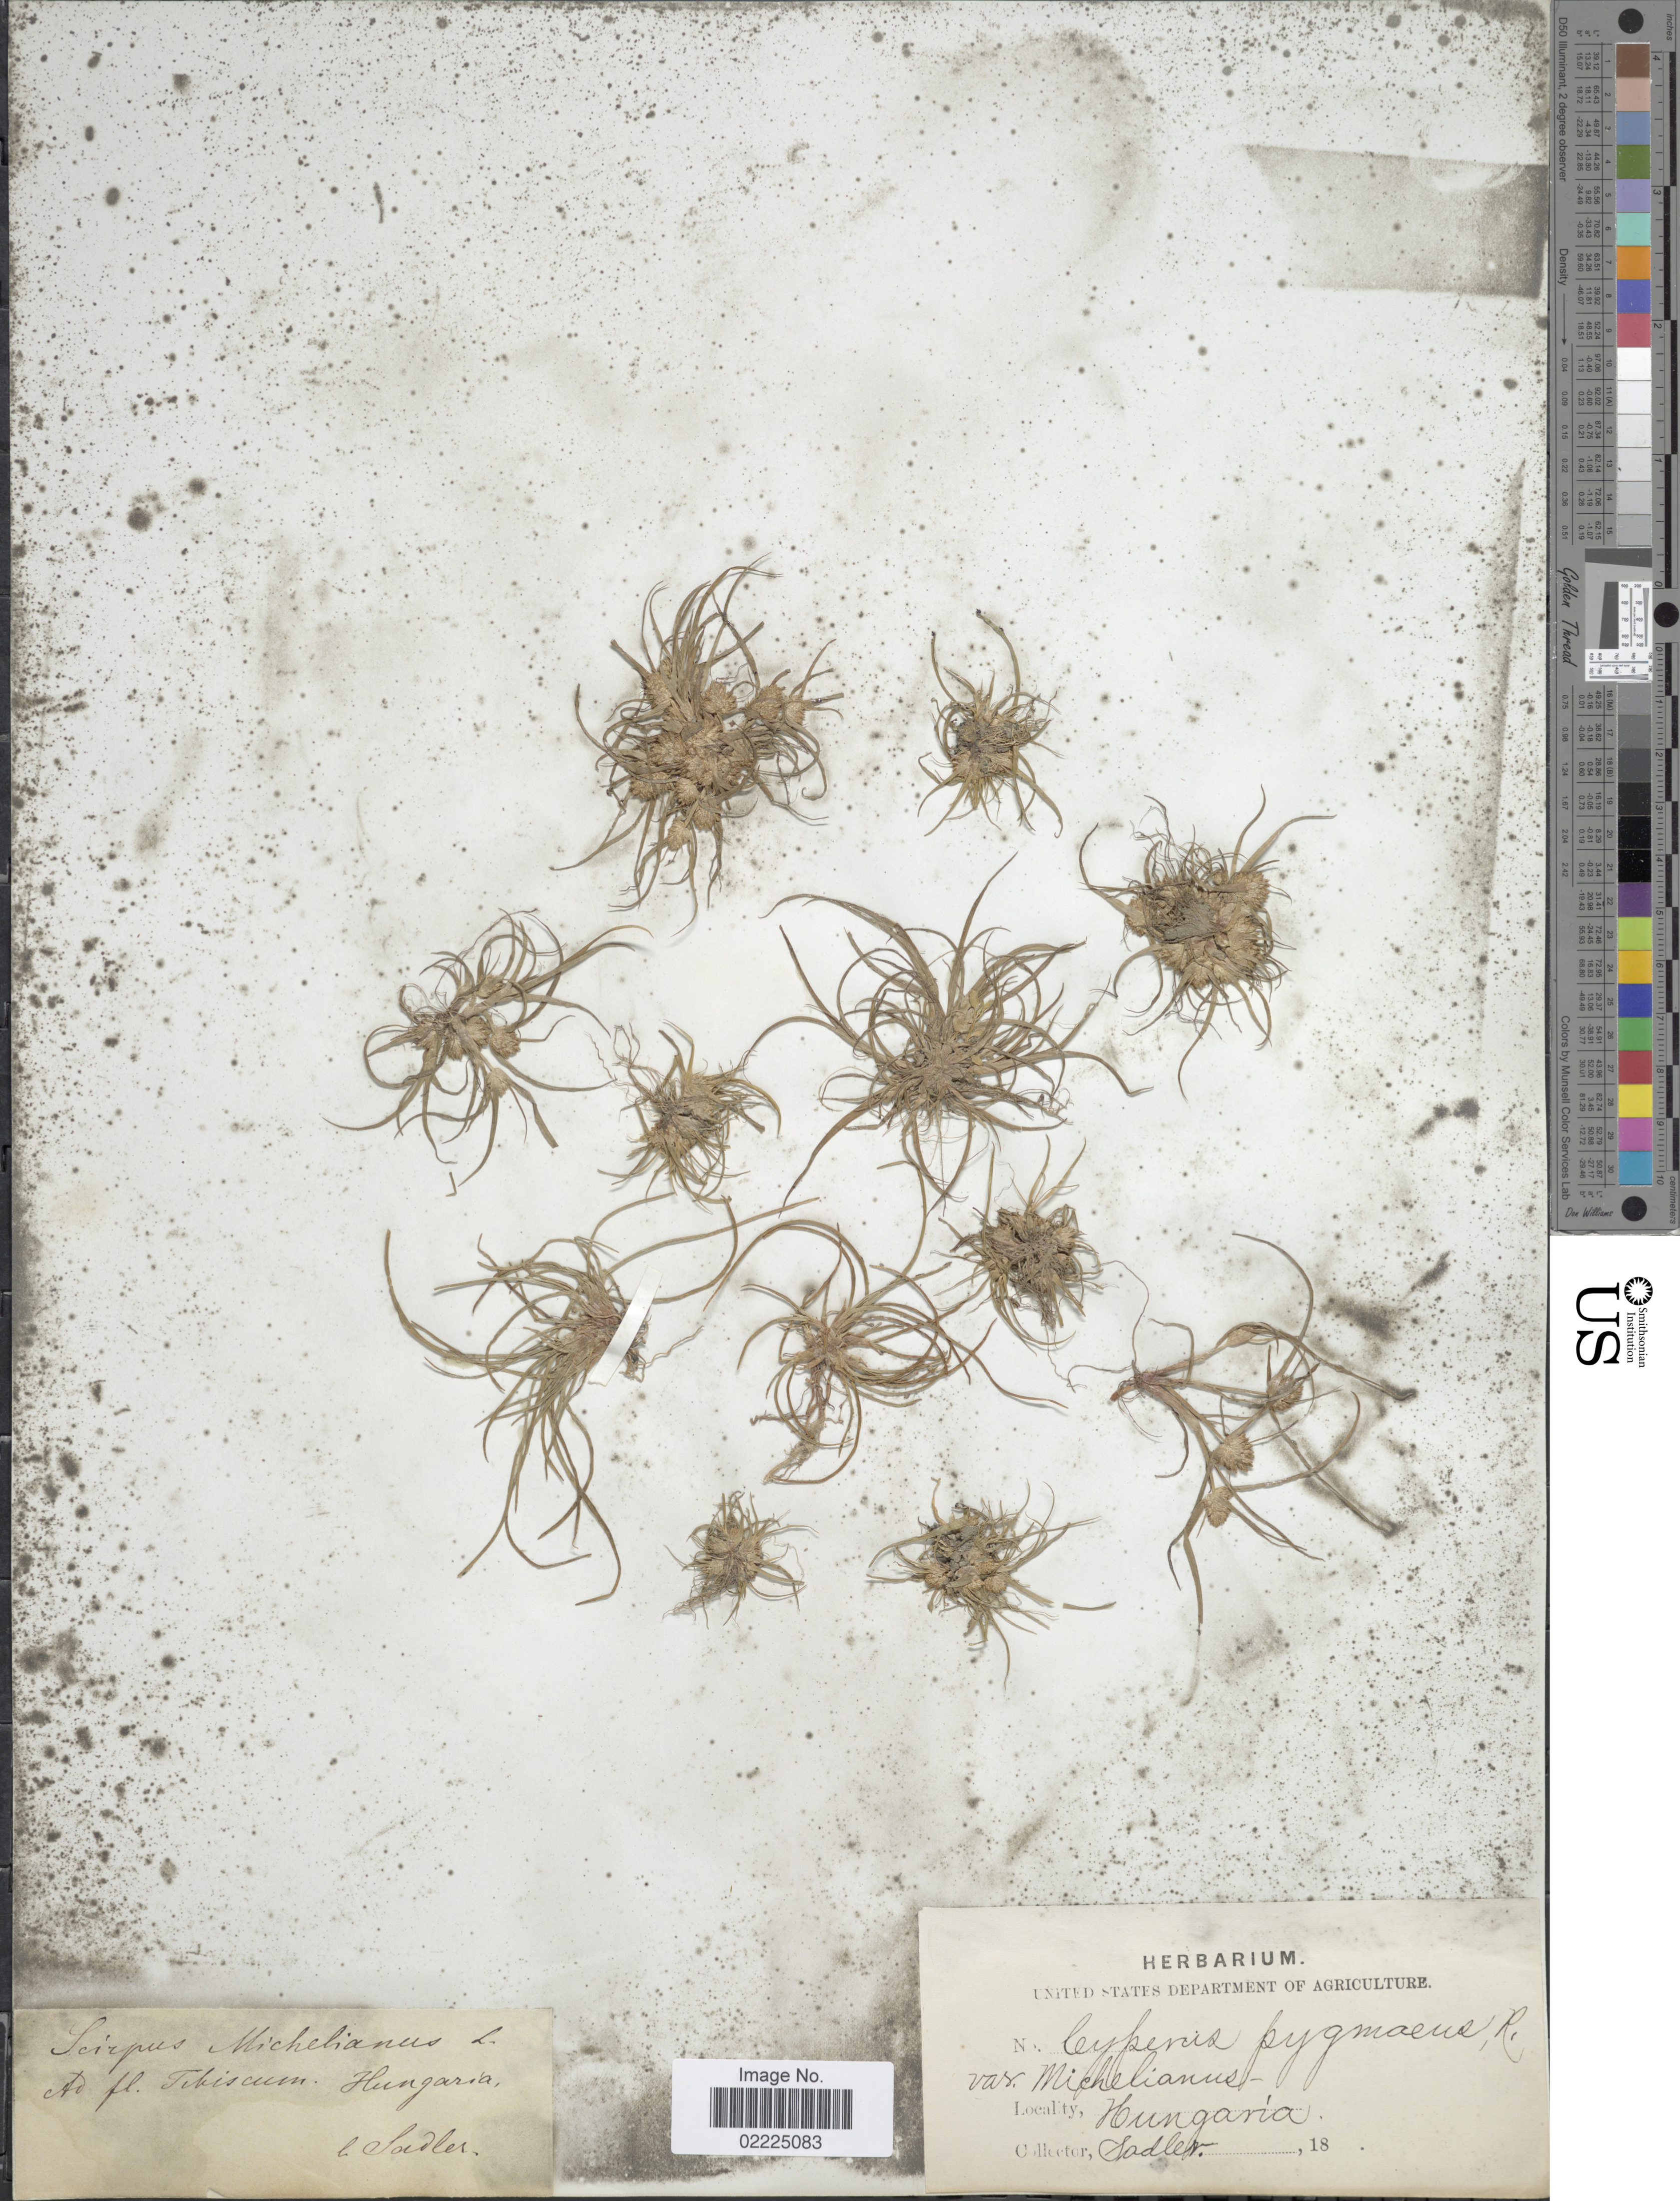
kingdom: Plantae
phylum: Tracheophyta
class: Liliopsida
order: Poales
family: Cyperaceae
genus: Cyperus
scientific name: Cyperus michelianus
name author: (L.) Delile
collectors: -. Sadler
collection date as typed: Transcribed d/m/y: //18; 18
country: Hungary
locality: Ad fl Tibiscum [interpreted]